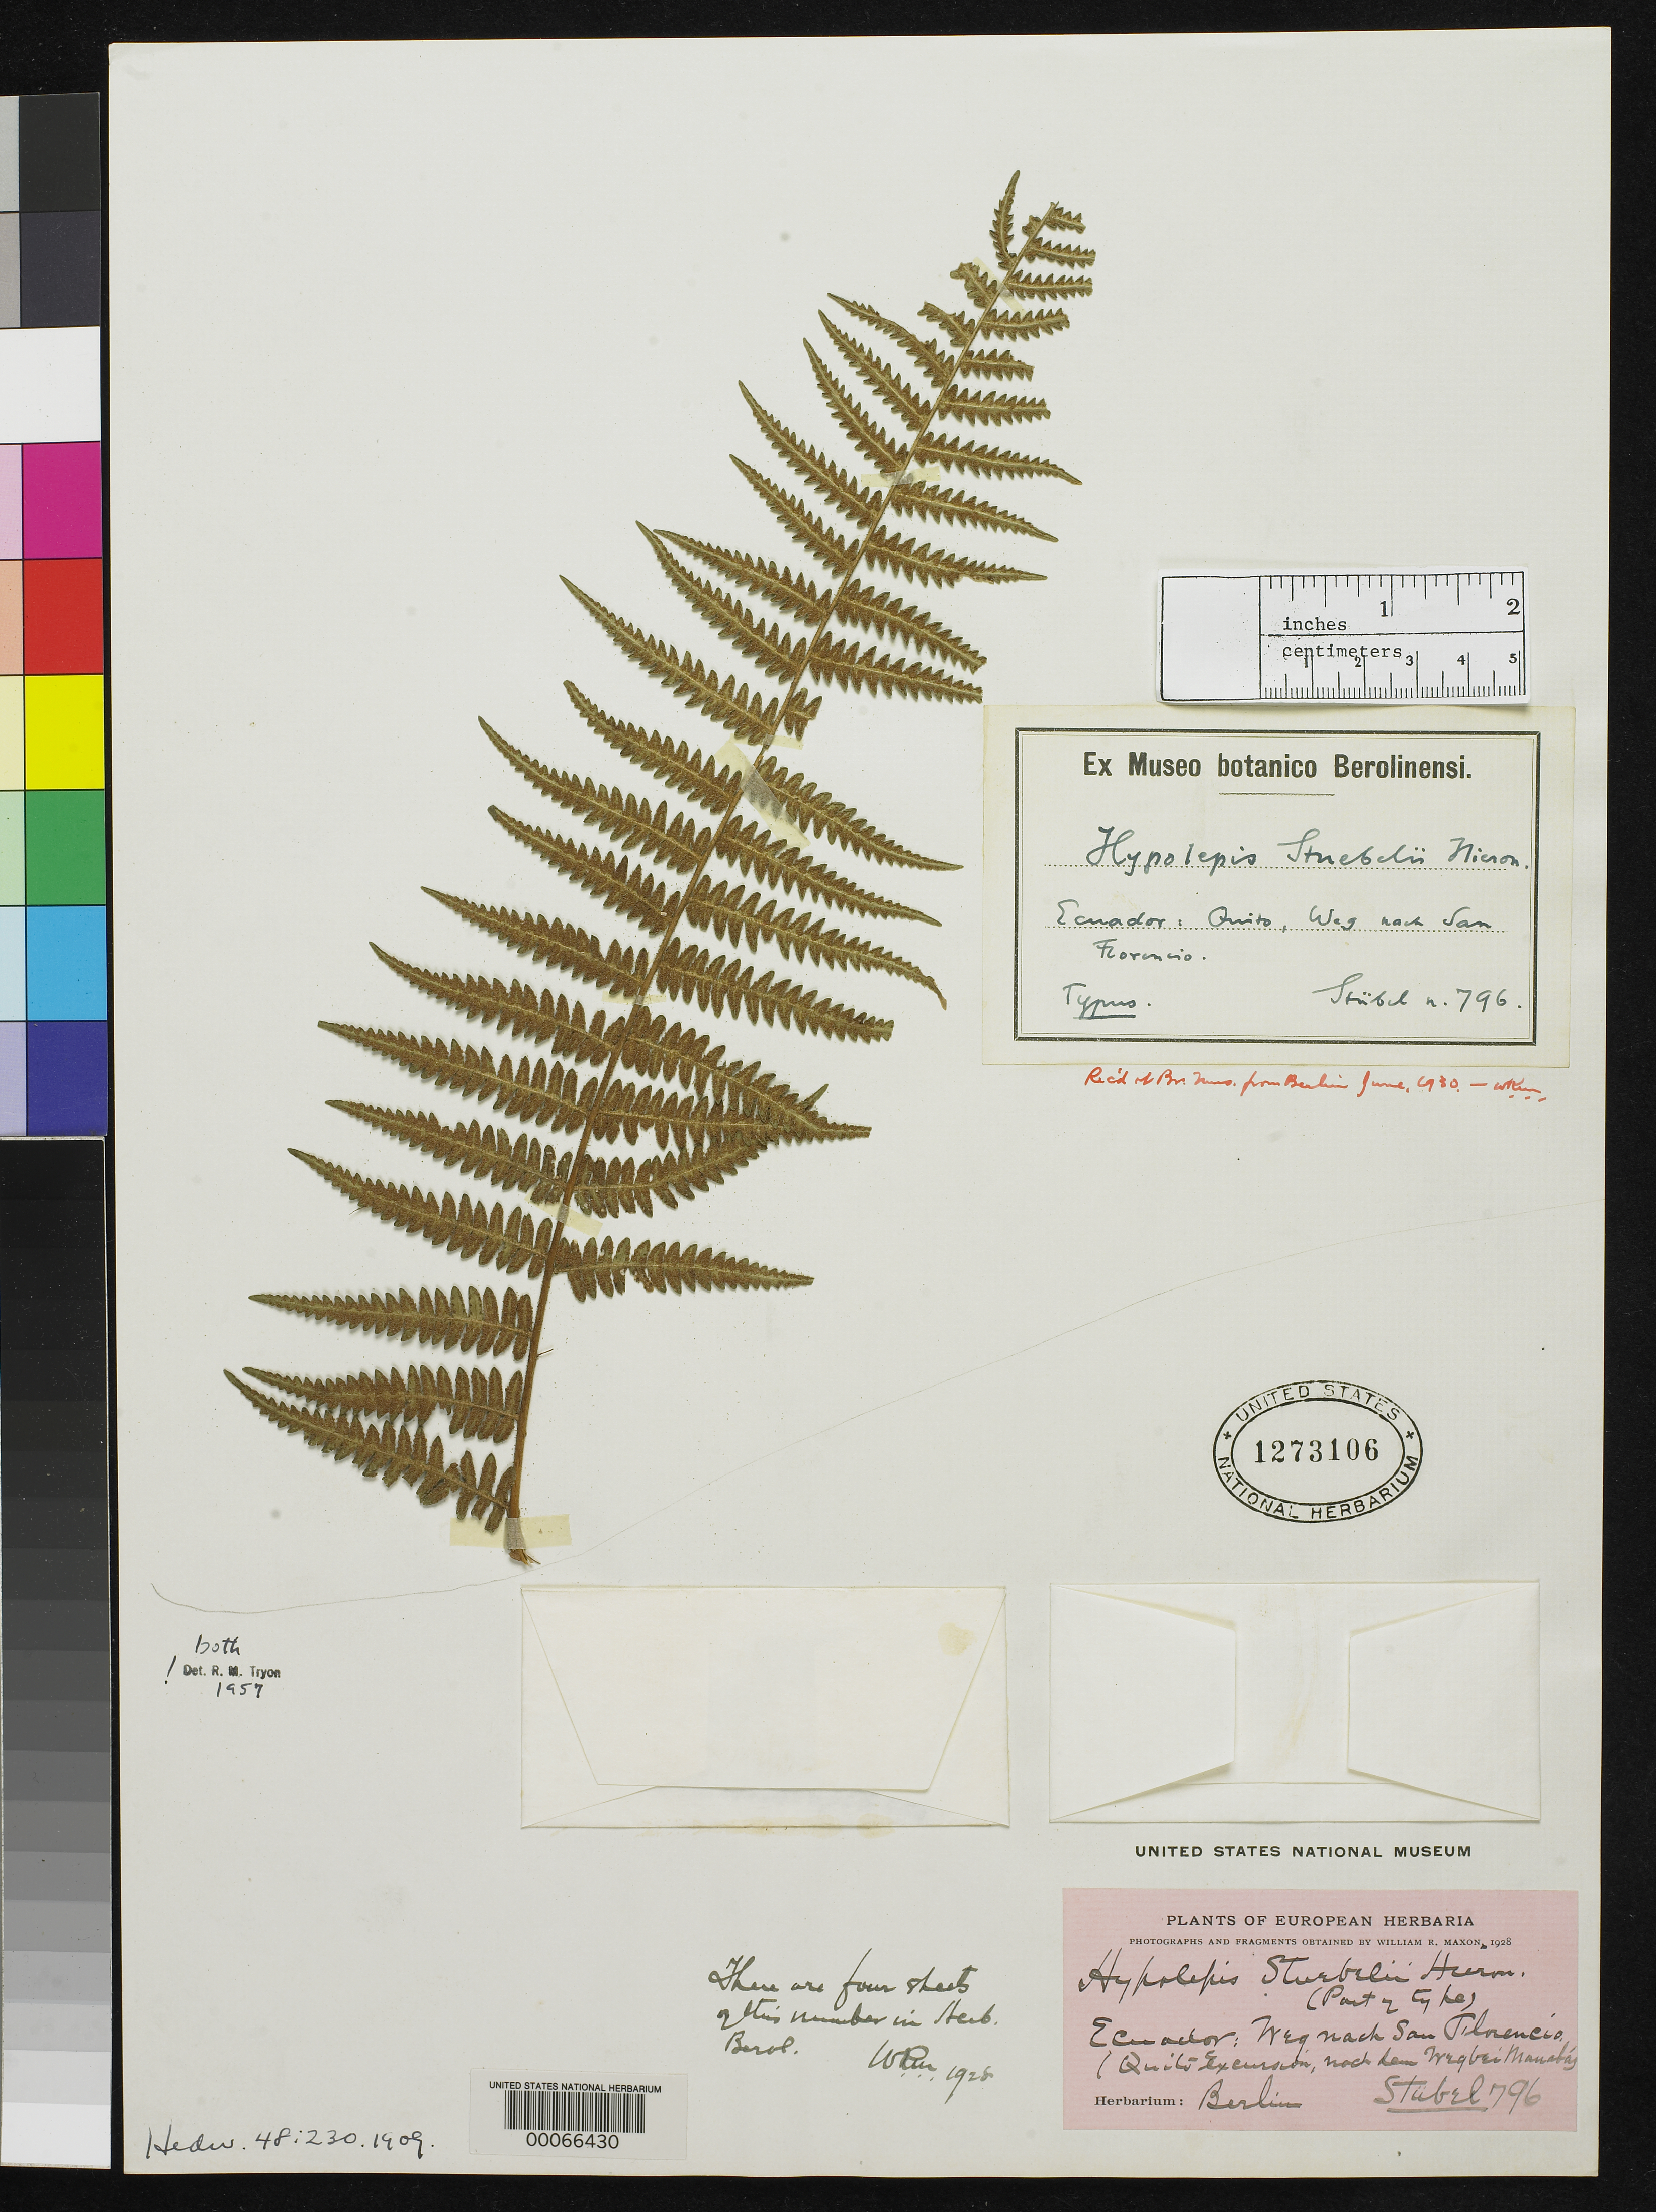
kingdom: Plantae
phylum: Tracheophyta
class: Polypodiopsida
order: Polypodiales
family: Dennstaedtiaceae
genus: Hypolepis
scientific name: Hypolepis stuebelii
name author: Hieron.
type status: Type Collection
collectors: M. Stuebel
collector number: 796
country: Ecuador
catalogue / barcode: US 1273106